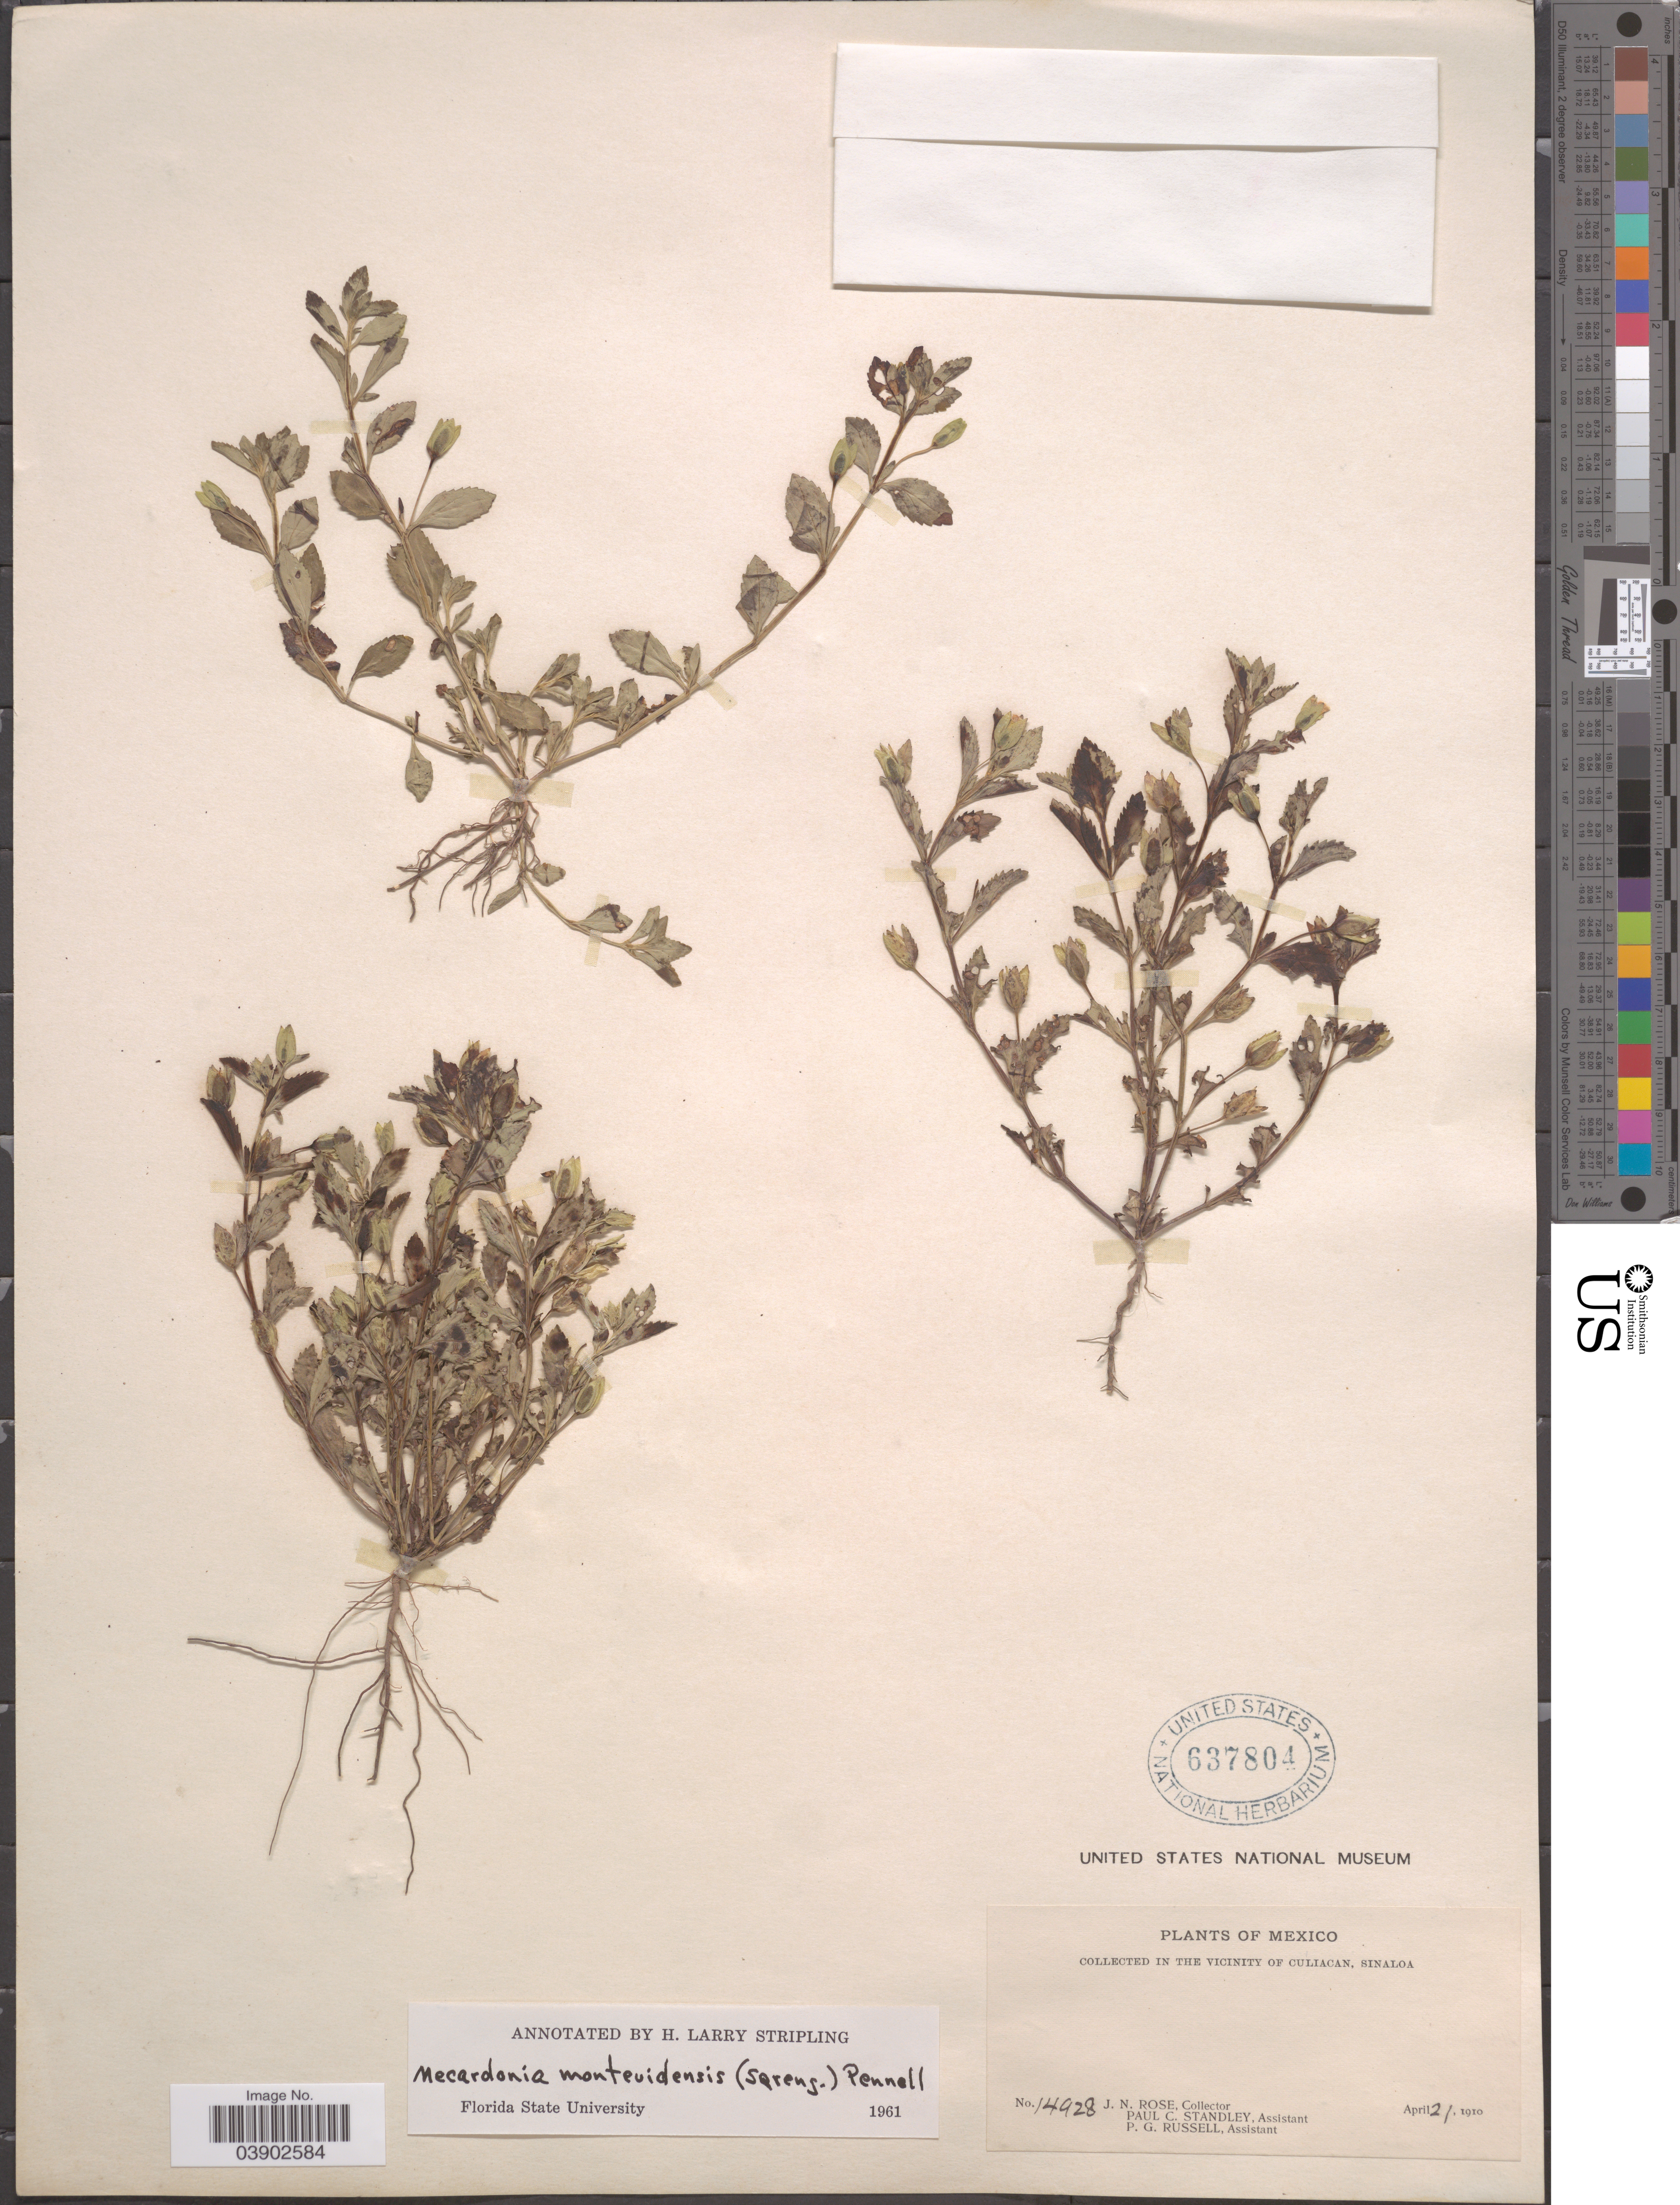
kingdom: Plantae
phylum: Tracheophyta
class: Magnoliopsida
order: Lamiales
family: Plantaginaceae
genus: Mecardonia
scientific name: Mecardonia procumbens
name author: (Mill.) Small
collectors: J. N. Rose, P. C. Standley & P. G. Russell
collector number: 14928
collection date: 1910-04-21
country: Mexico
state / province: Sinaloa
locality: Vicinity of Culiacan.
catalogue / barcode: US 637804